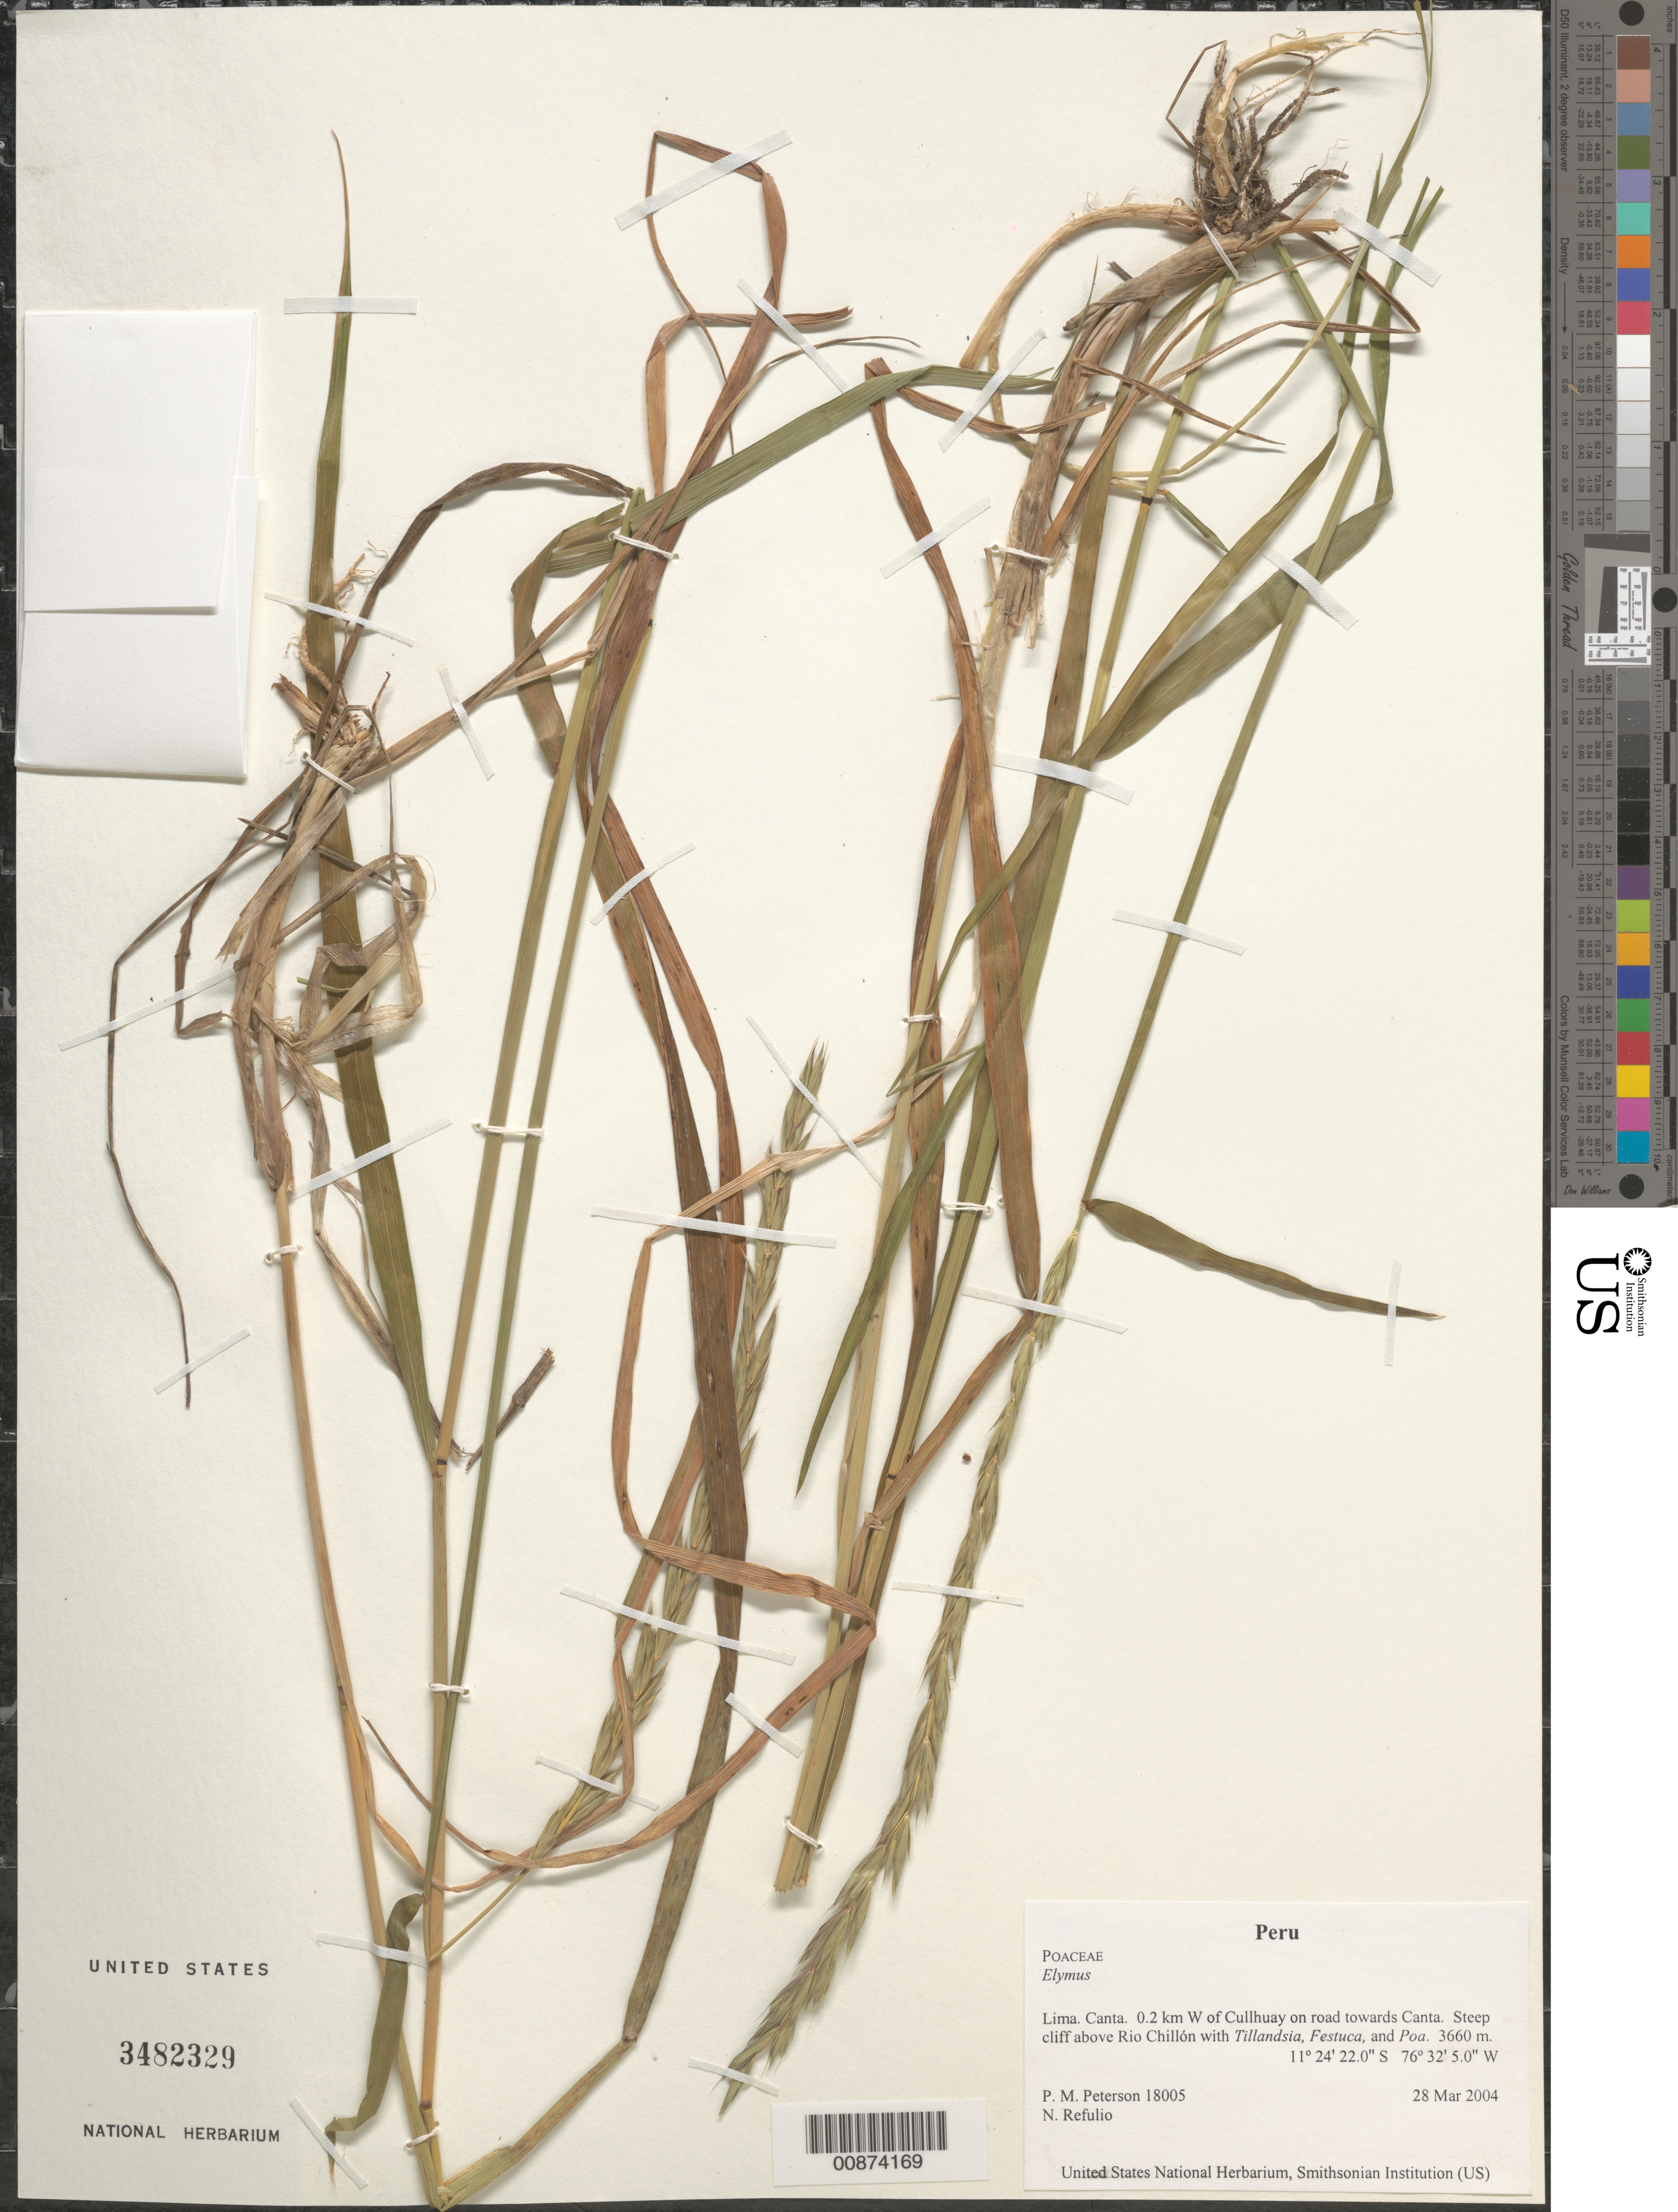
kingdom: Plantae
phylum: Tracheophyta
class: Liliopsida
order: Poales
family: Poaceae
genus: Elymus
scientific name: Elymus sp.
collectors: P. M. Peterson & N. Refulio-Rodríguez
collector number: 18005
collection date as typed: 28 Mar 2004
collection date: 2004-03-28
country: Peru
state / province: Lima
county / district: Canta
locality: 0.2 km W of Cullhuay on road towards Canta. Steep cliff above Rio Chillón with Tillandsia, Festuca, and Poa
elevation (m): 3660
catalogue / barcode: US 3482329